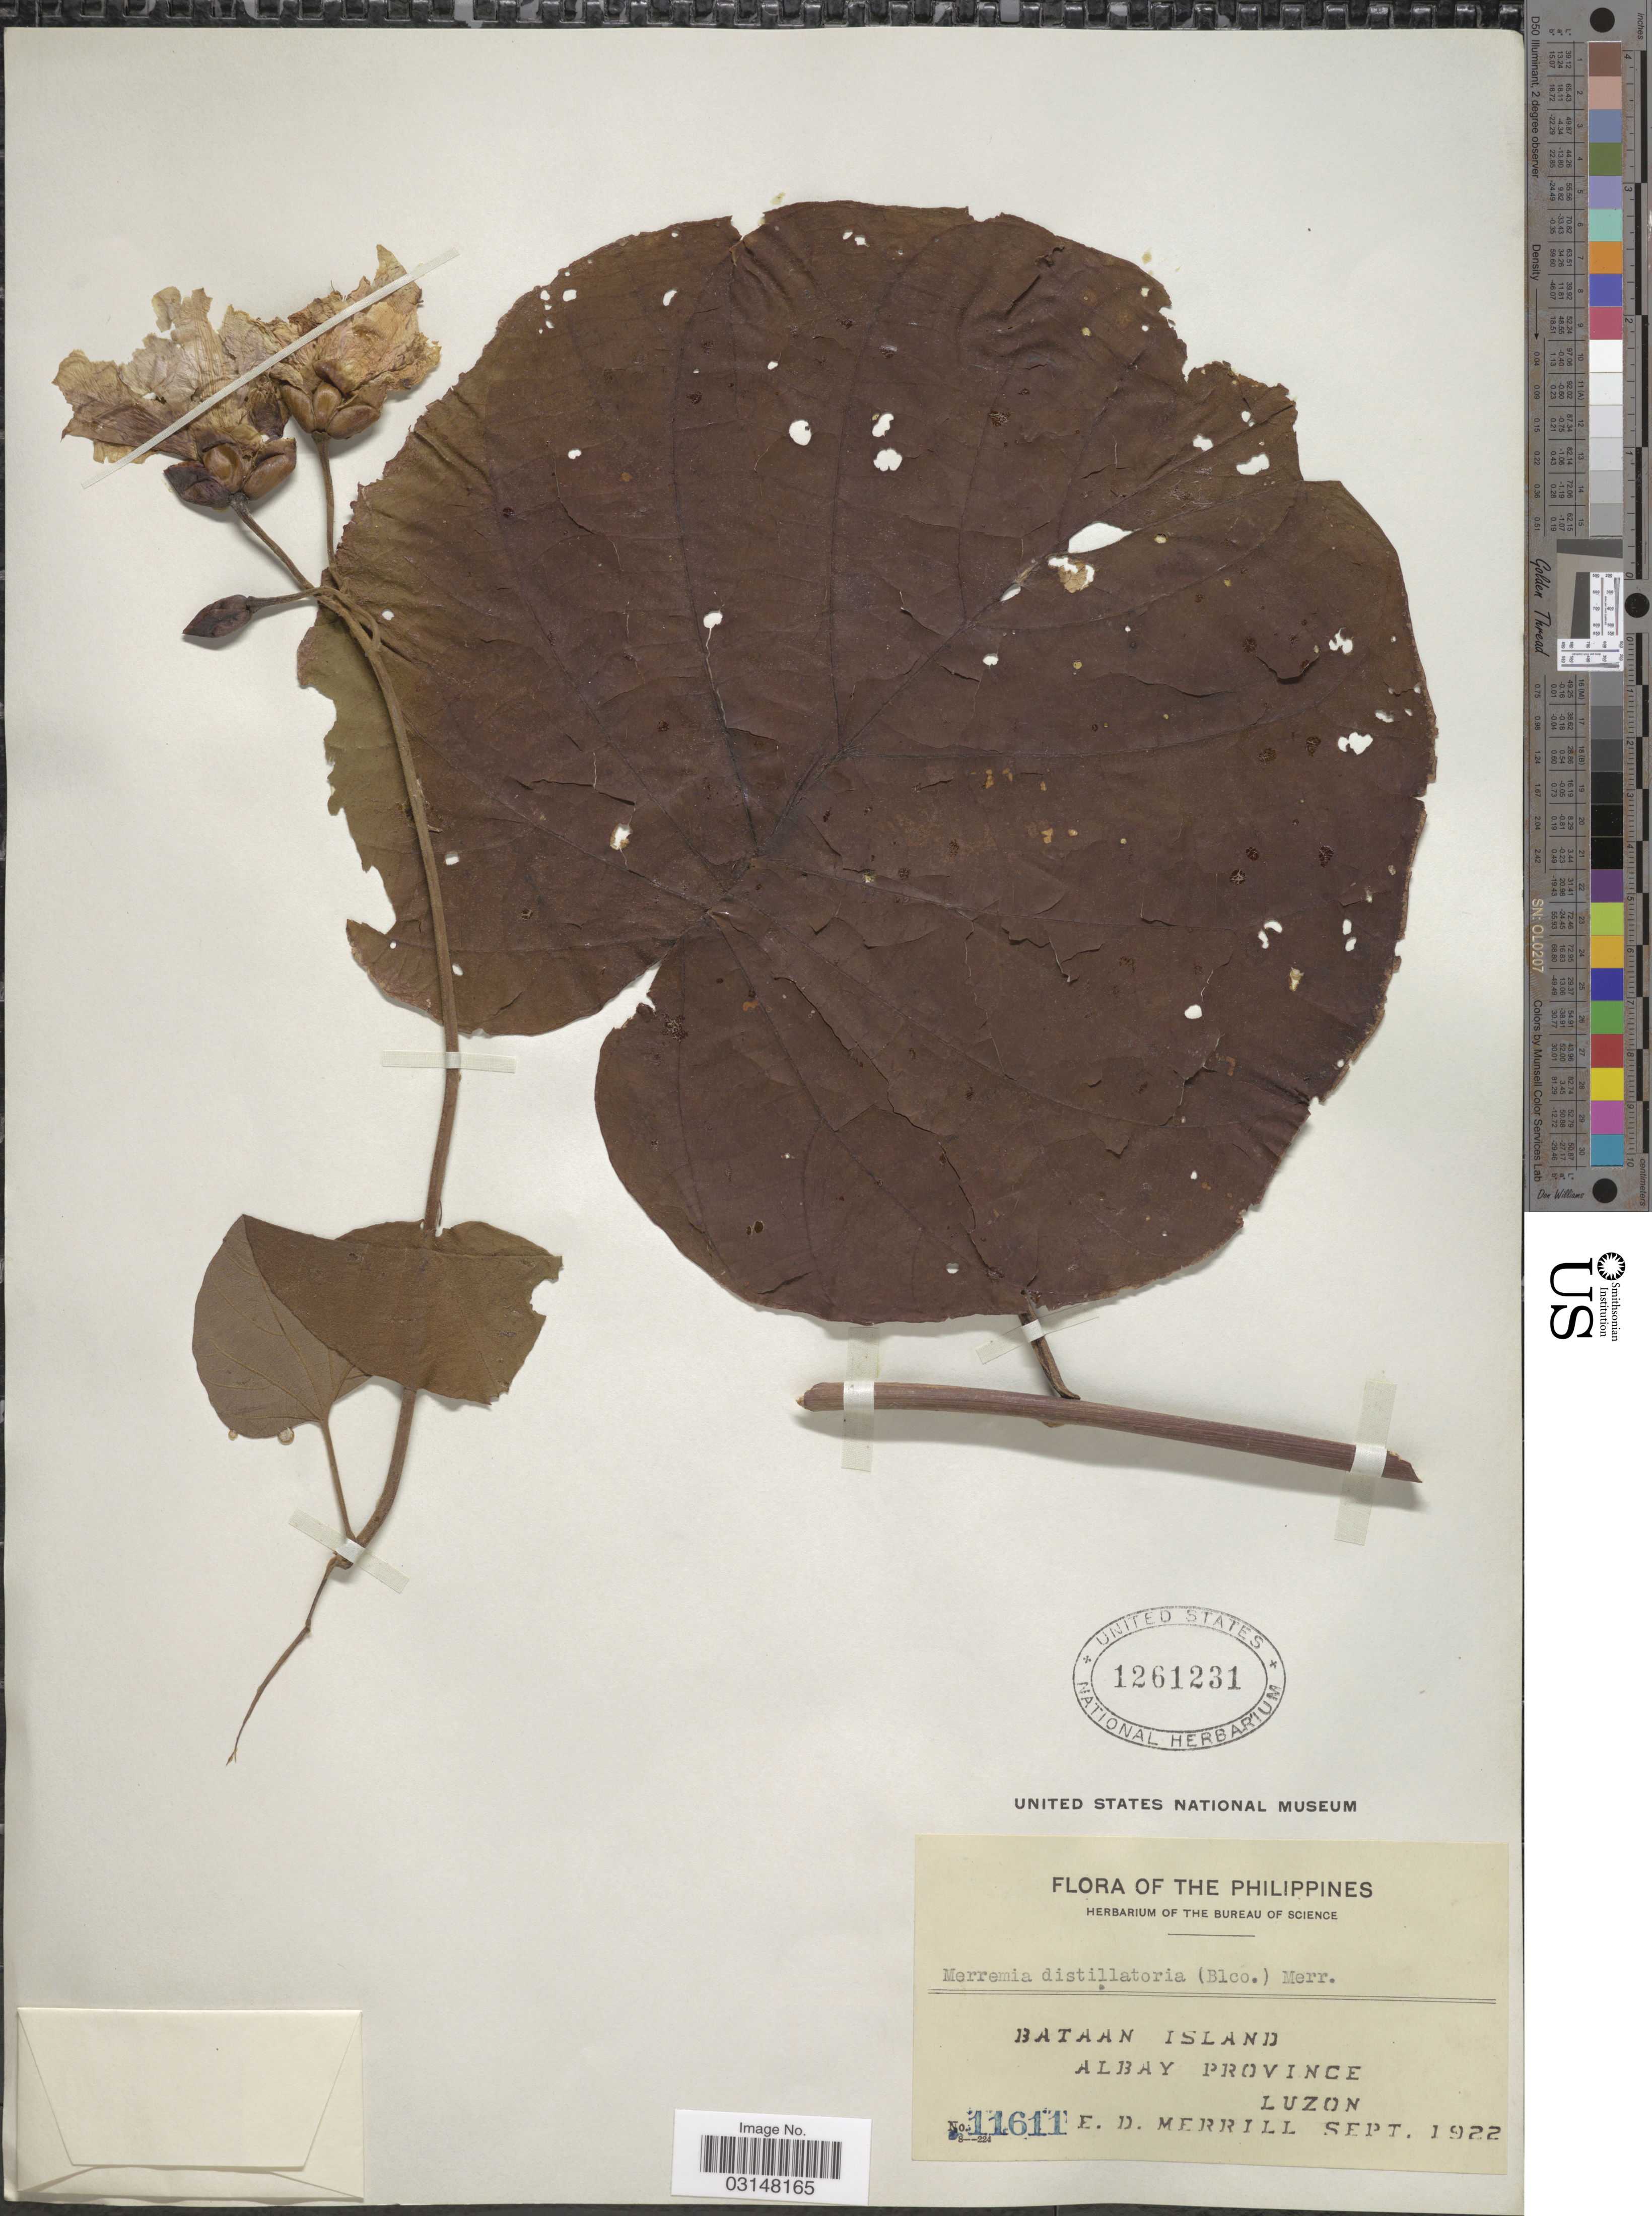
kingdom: Plantae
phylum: Tracheophyta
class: Magnoliopsida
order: Solanales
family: Convolvulaceae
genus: Decalobanthus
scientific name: Decalobanthus distillatorius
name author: (Blanco) Staples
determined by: Strong, Mark T., (BOT), Smithsonian Institution - National Museum of Natural History (UNITED STATES)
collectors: E. D. Merrill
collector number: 11611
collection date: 1922-09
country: Philippines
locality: Bataan Island, Albay Province, Luzon.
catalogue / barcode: US 1261231